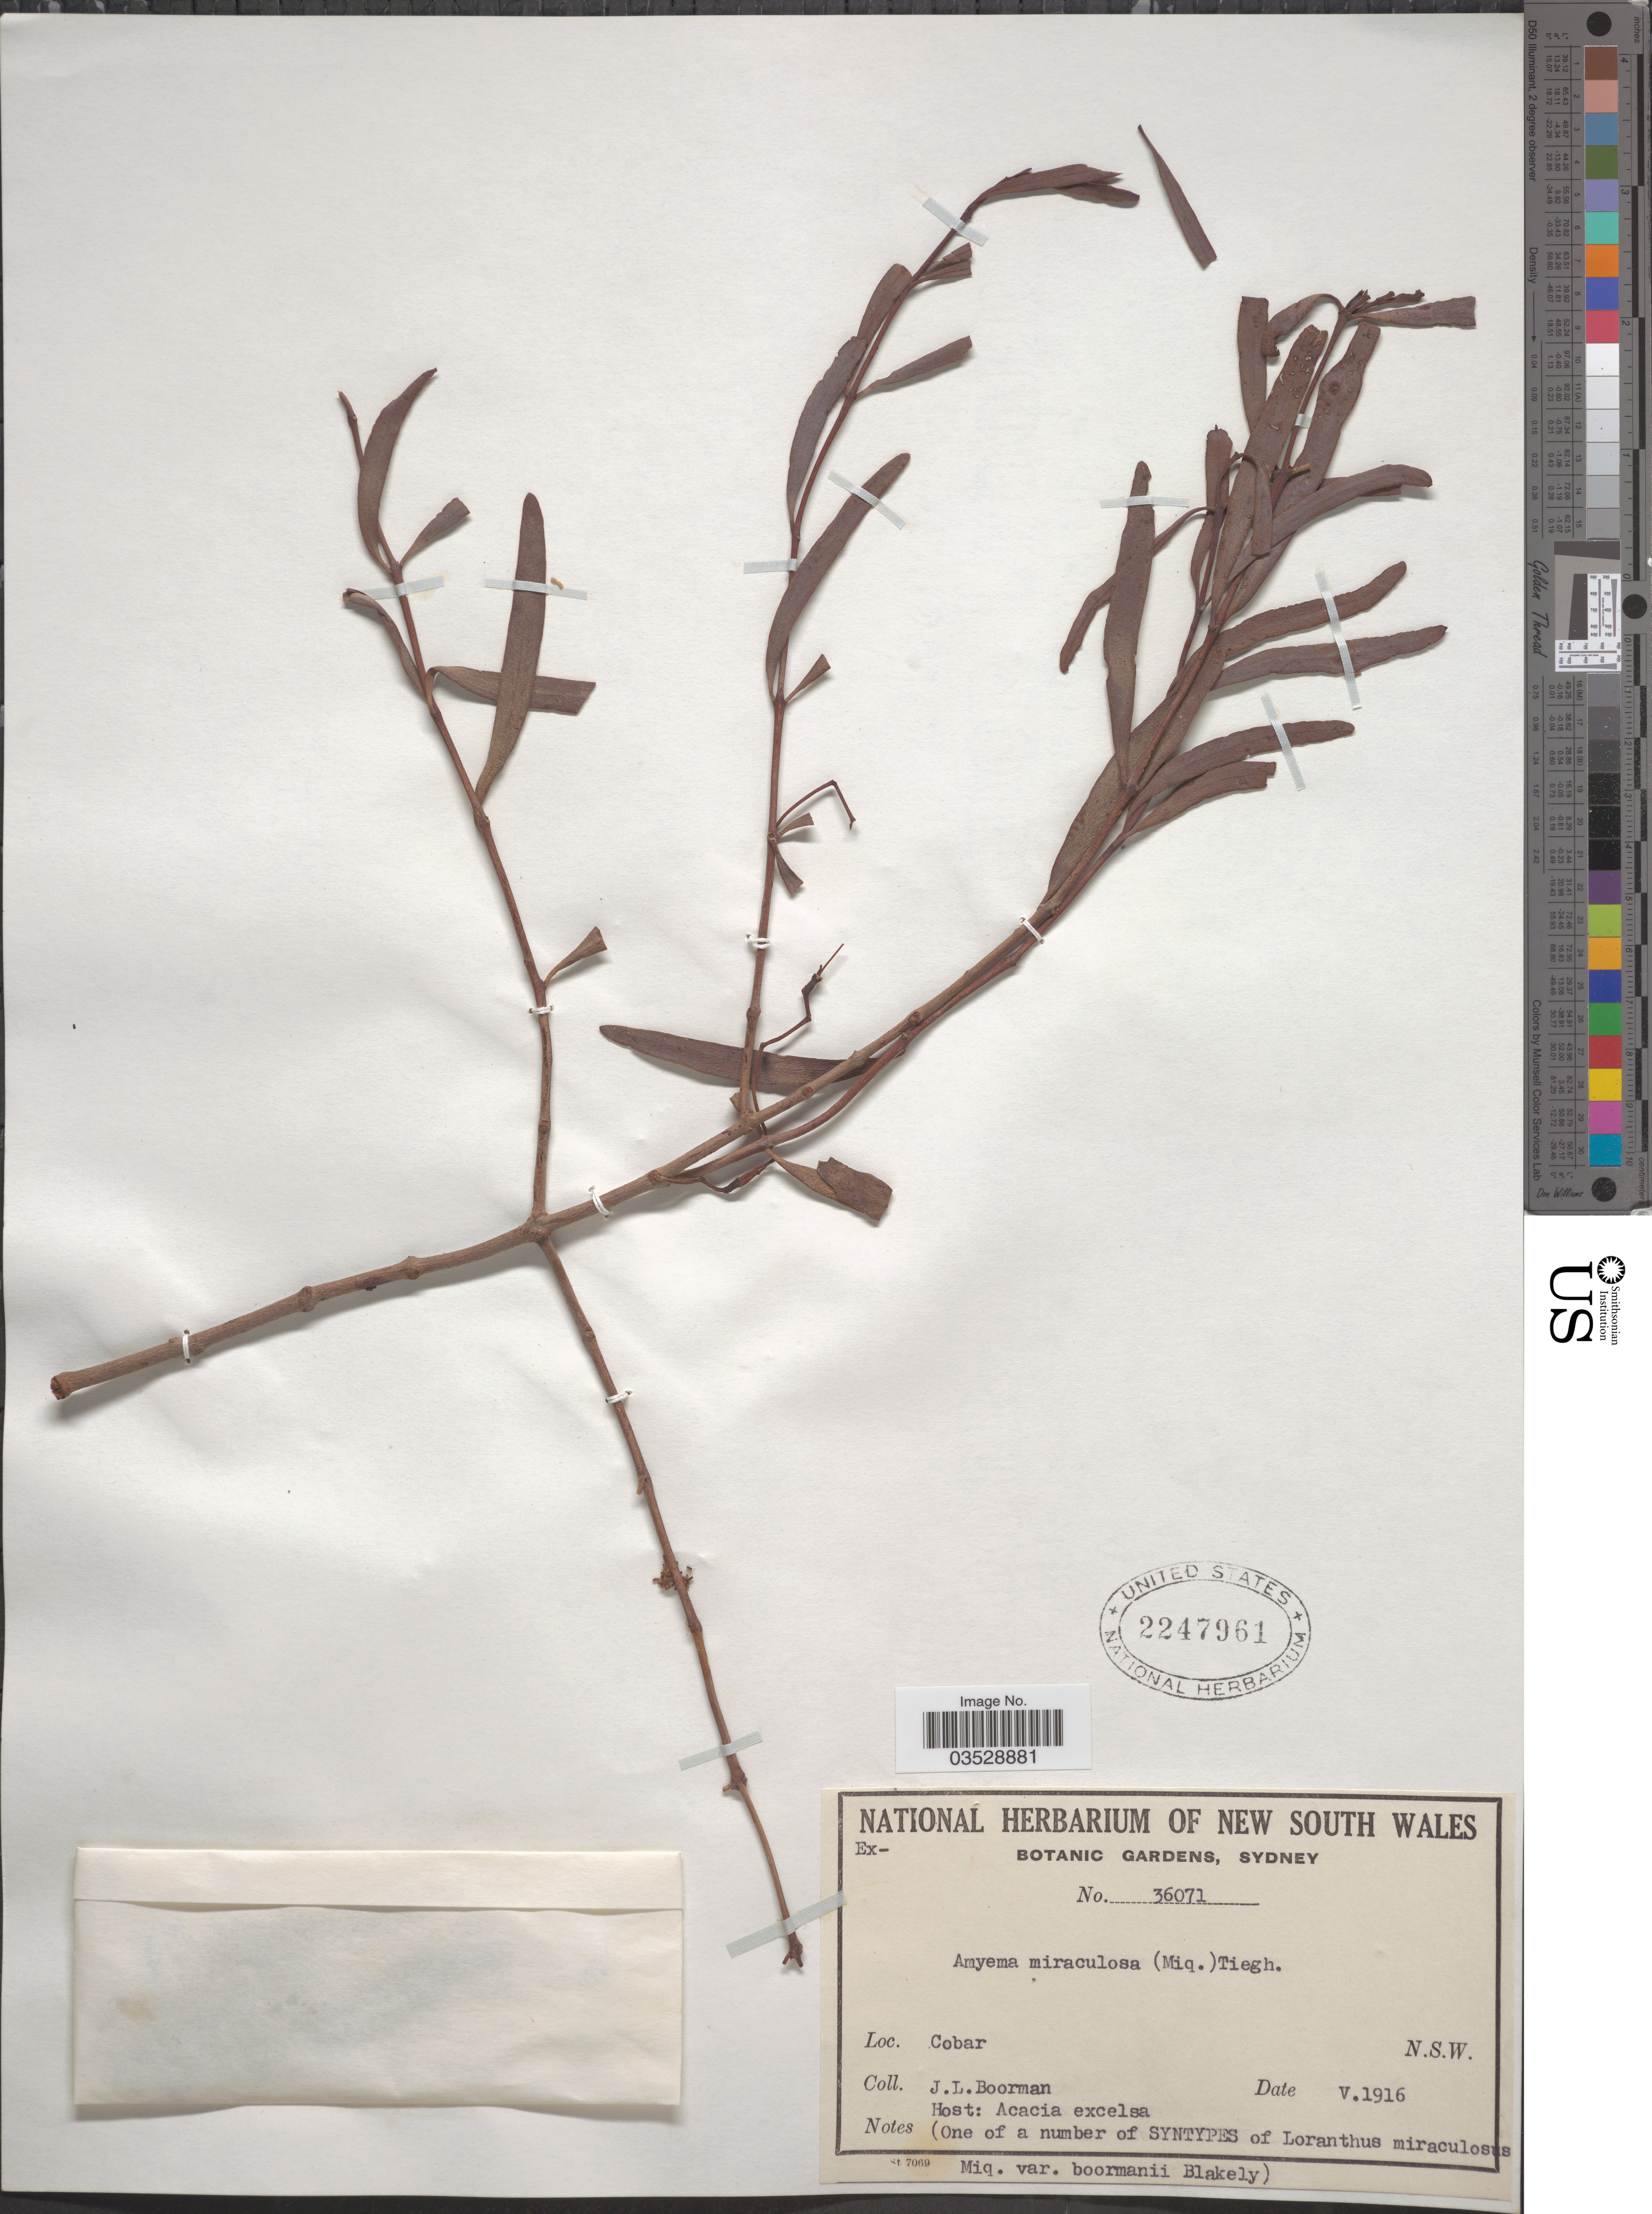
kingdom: Plantae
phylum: Tracheophyta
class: Magnoliopsida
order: Santalales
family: Loranthaceae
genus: Amyema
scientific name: Amyema miraculosa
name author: Tiegh.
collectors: J. Boorman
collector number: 36071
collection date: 1916-05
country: Australia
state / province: New South Wales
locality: Cobar.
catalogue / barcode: US 2247961